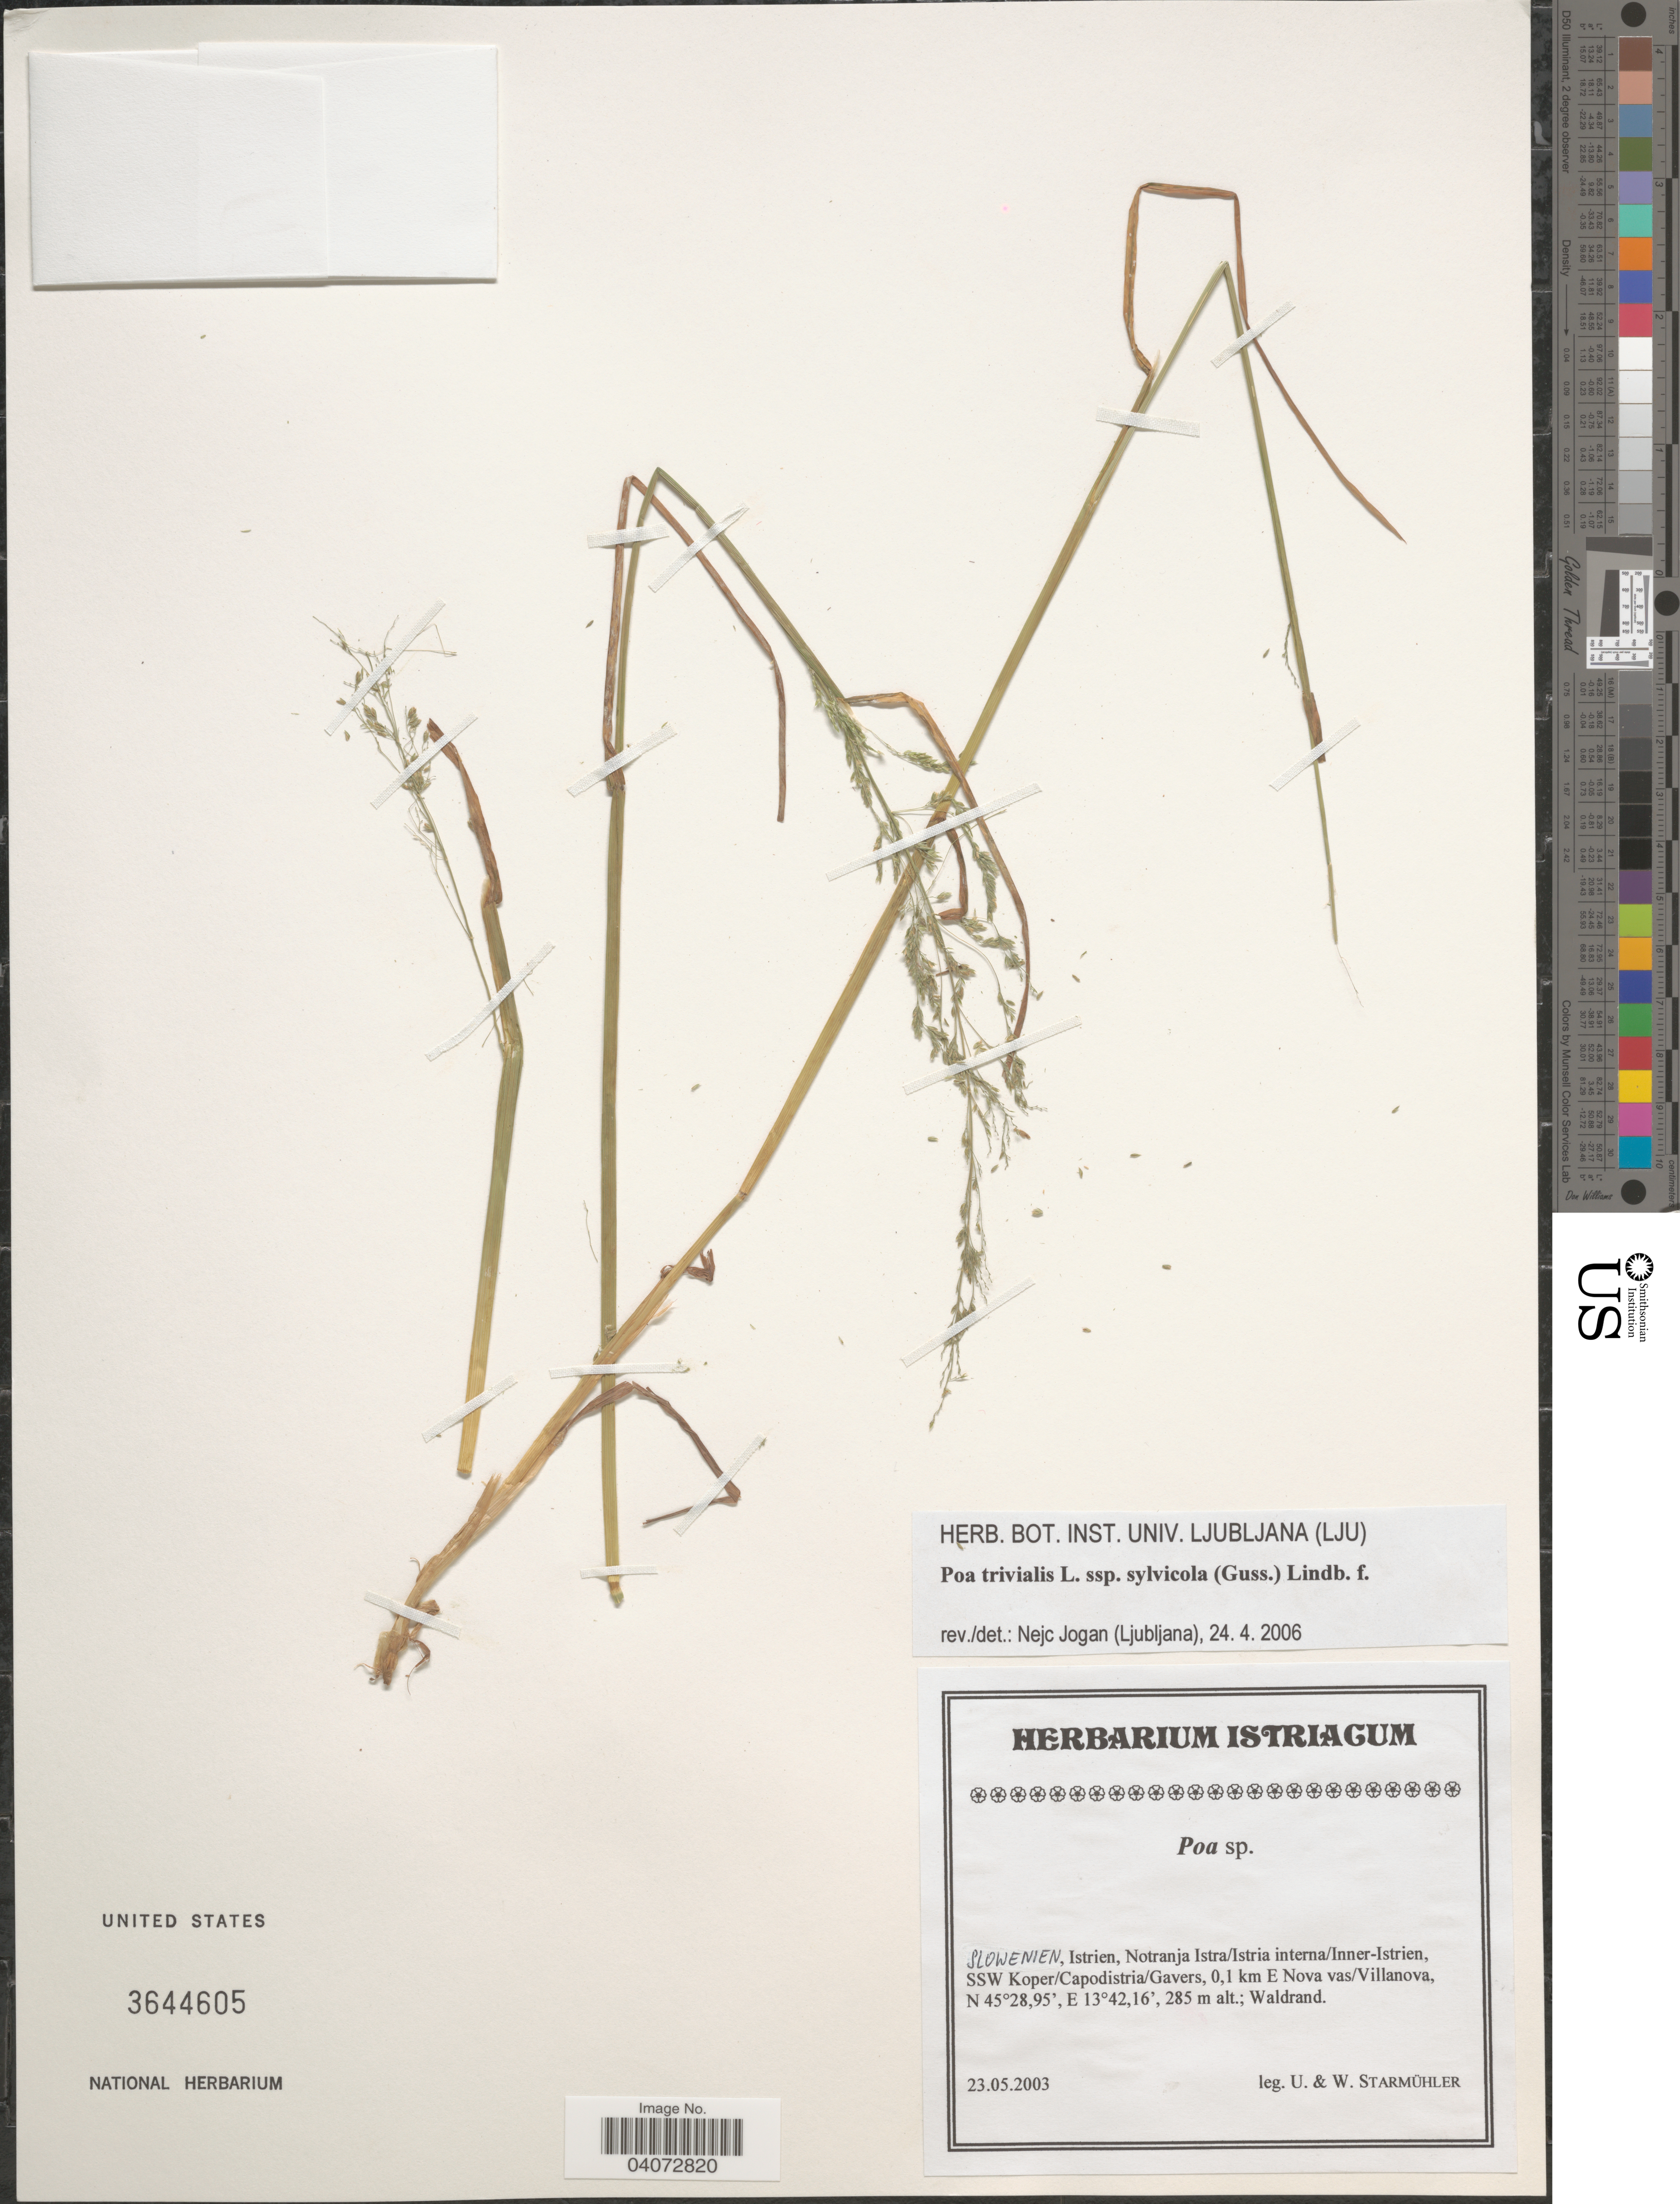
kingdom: Plantae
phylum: Tracheophyta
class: Liliopsida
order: Poales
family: Poaceae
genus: Poa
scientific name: Poa trivialis subsp. sylvicola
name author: (Gussone) H. Lindb.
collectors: U. Starmuhler & W. Starmühler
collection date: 2003-05-23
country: Slovenia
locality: Istrien, Notranja Istra/Istria interna/Inner-Istrien, SSW Koper/Capodistria/Gavers, 0.1 km E Nova vas/Villanova; Waldrand.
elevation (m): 285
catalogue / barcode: US 3644605